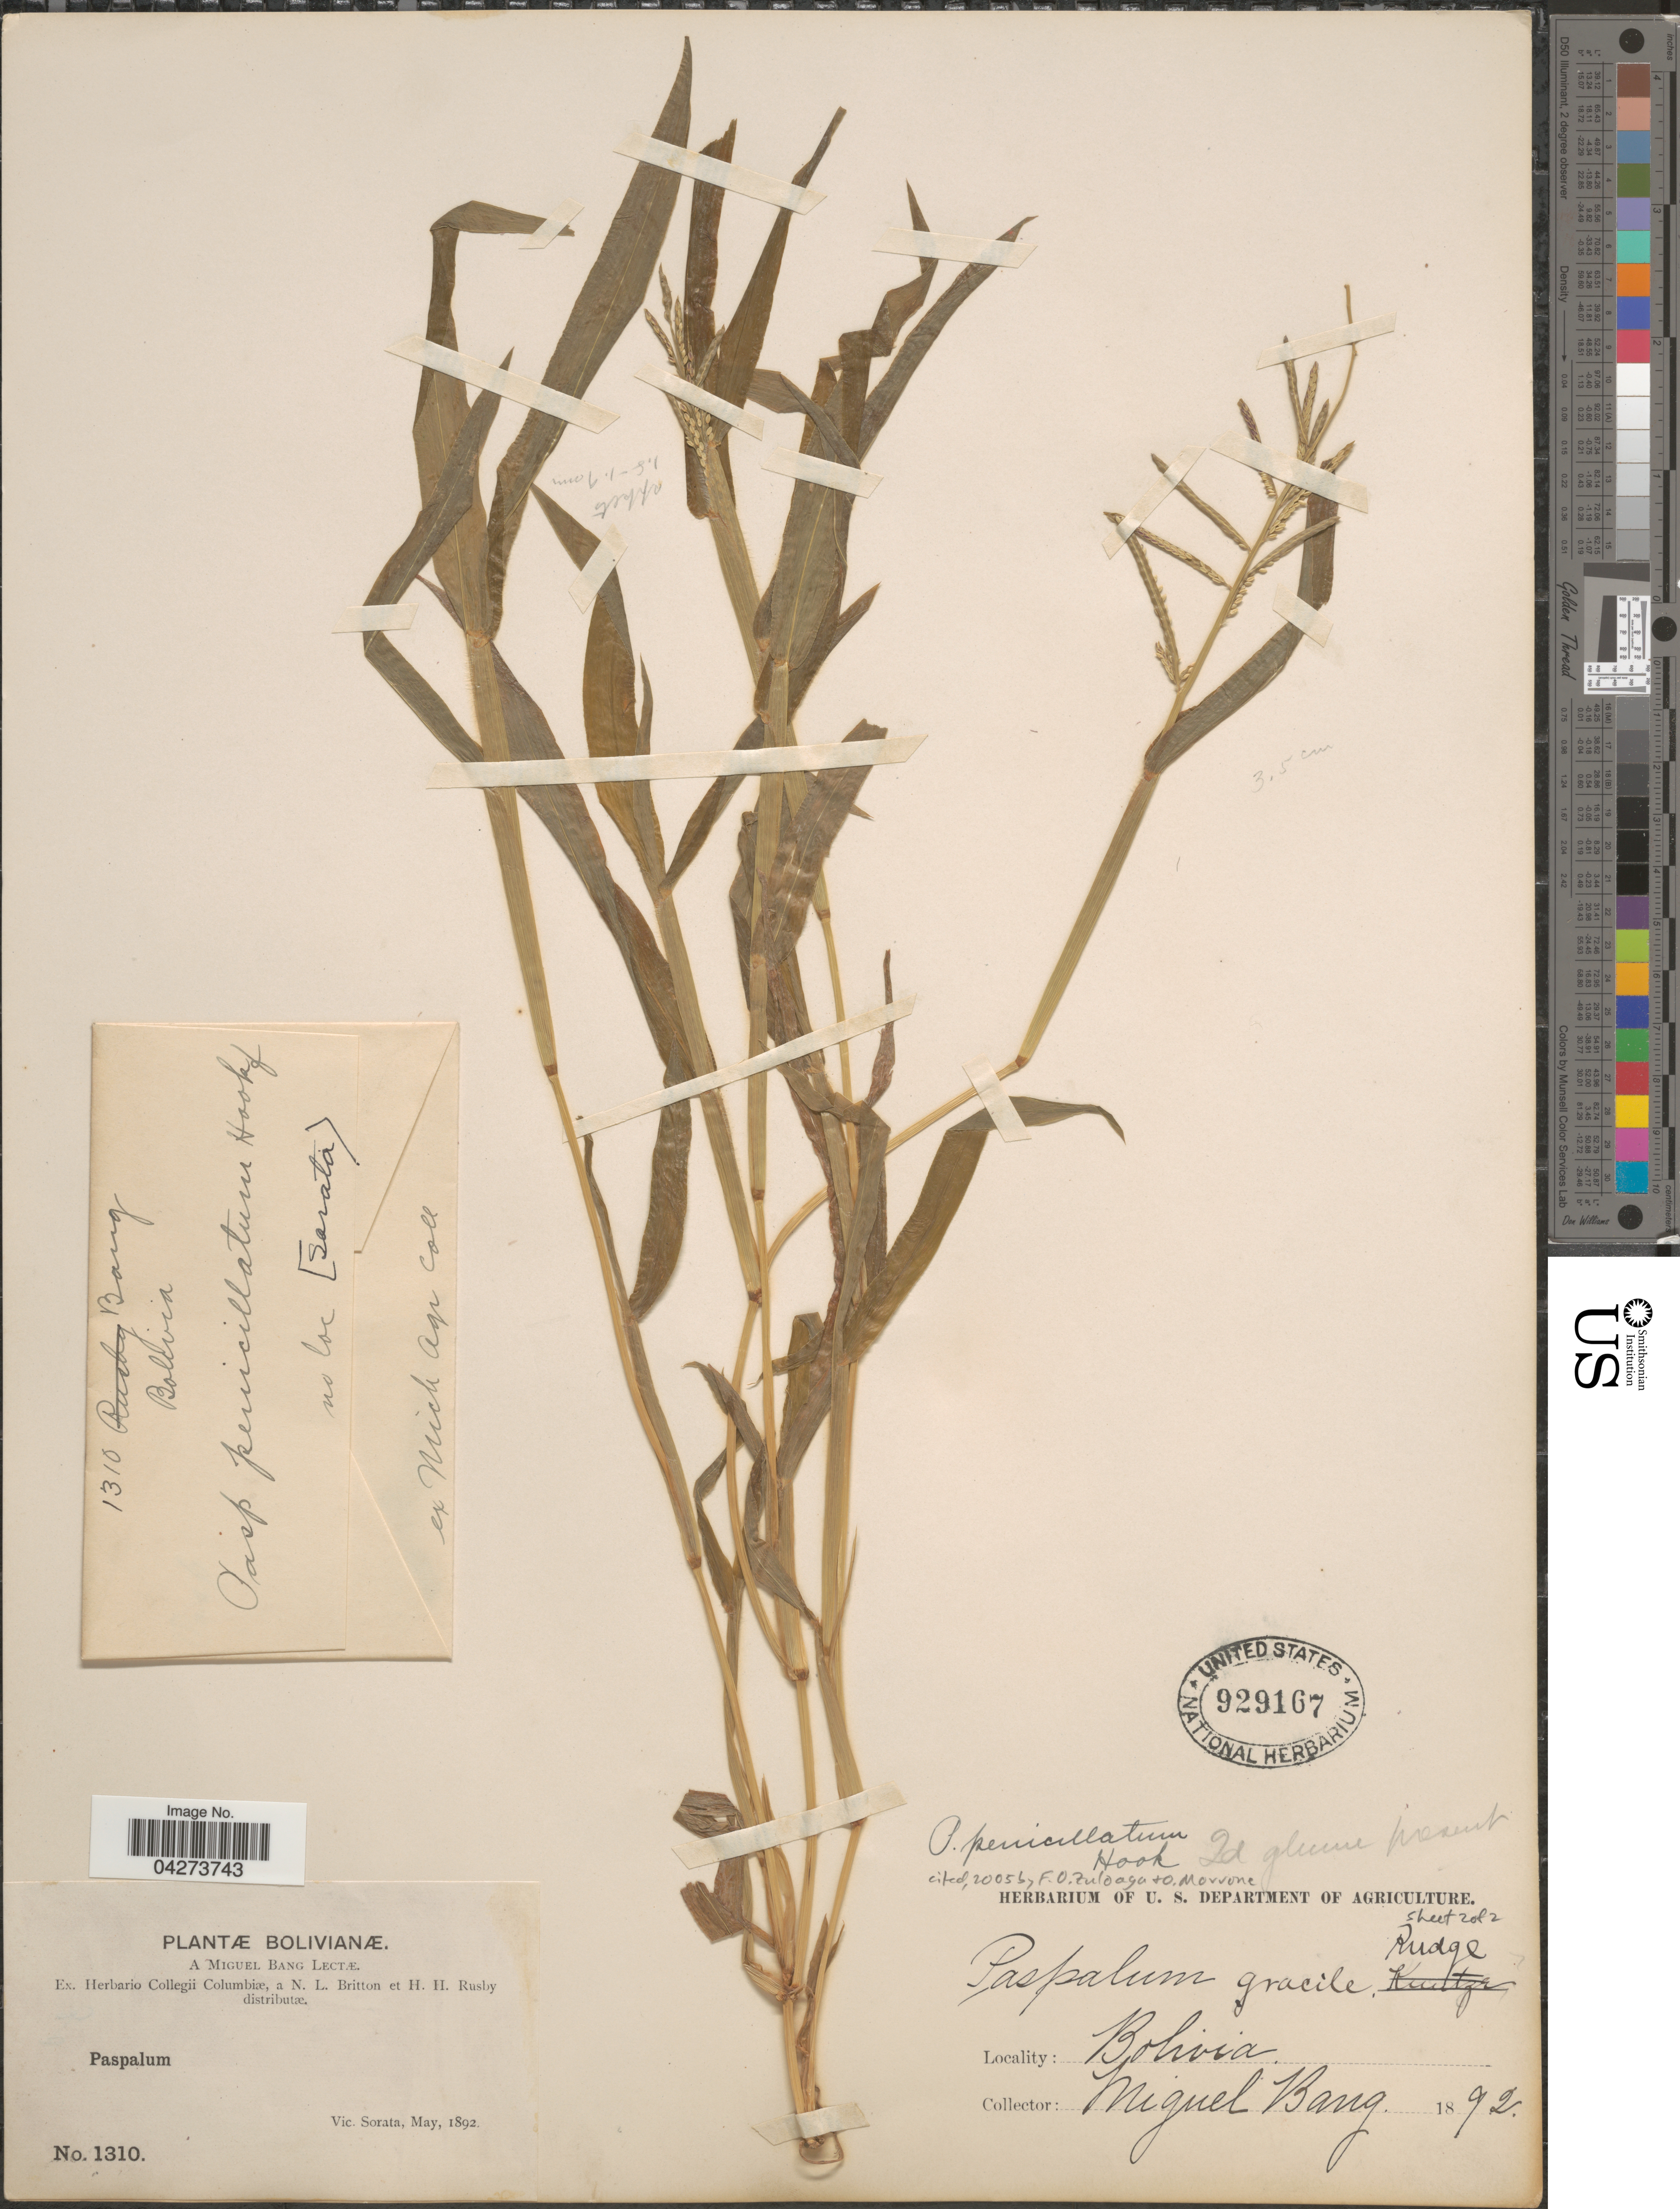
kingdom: Plantae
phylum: Tracheophyta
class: Liliopsida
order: Poales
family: Poaceae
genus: Paspalum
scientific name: Paspalum penicillatum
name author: Hook. f.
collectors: M. Bang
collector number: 1310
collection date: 1892-05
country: Bolivia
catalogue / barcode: US 929167